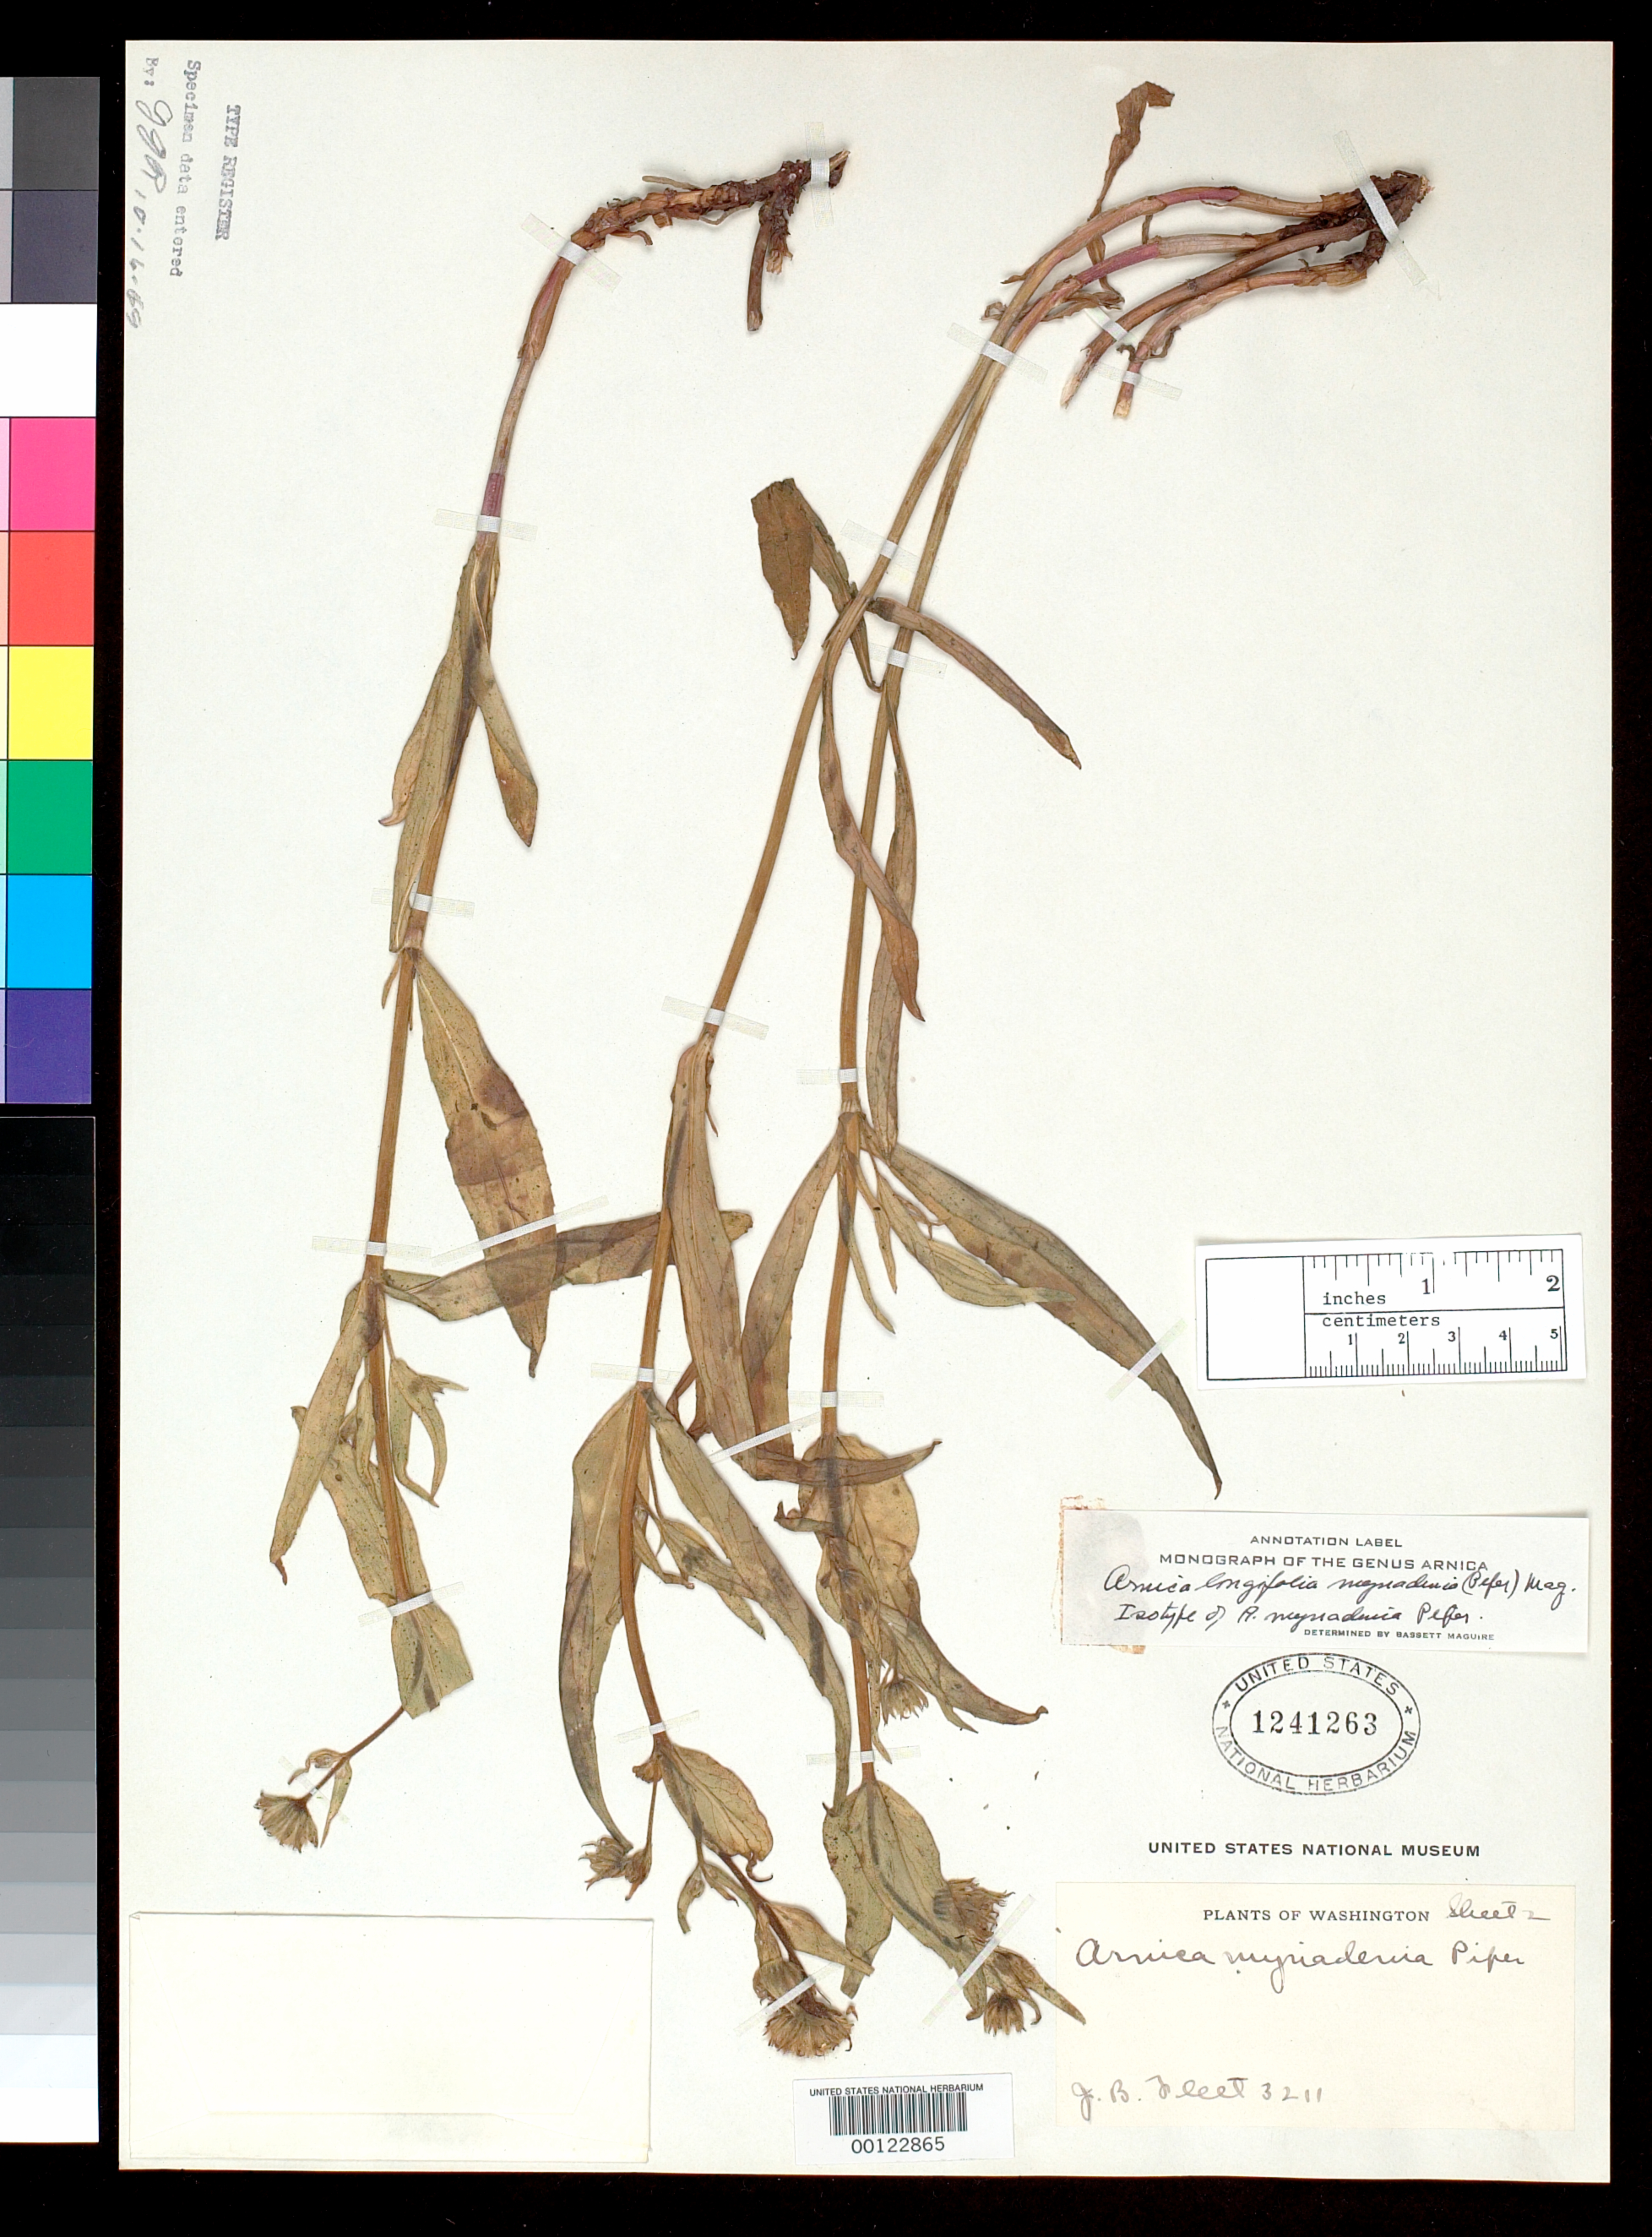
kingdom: Plantae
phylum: Tracheophyta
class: Magnoliopsida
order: Asterales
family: Asteraceae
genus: Arnica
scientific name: Arnica myriadenia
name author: Piper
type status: Holotype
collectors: J. Fleet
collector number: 3211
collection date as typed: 13 Aug 1919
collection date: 1919-08-13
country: United States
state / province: Washington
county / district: Pierce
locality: Mount Rainier National Park.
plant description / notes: Flett 3211 is mounted on 3 consecutively numbered and cross-annotated sheets (USNH 1241262, 1241263, 1241264; latter 2 sheets as "sheet 2" & "sheet 3", respectively); only the first is annotated as "Type" and sheets 2 & 3 are annotated by B. Maguire (undated) as "isotypes".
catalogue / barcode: US 1241263